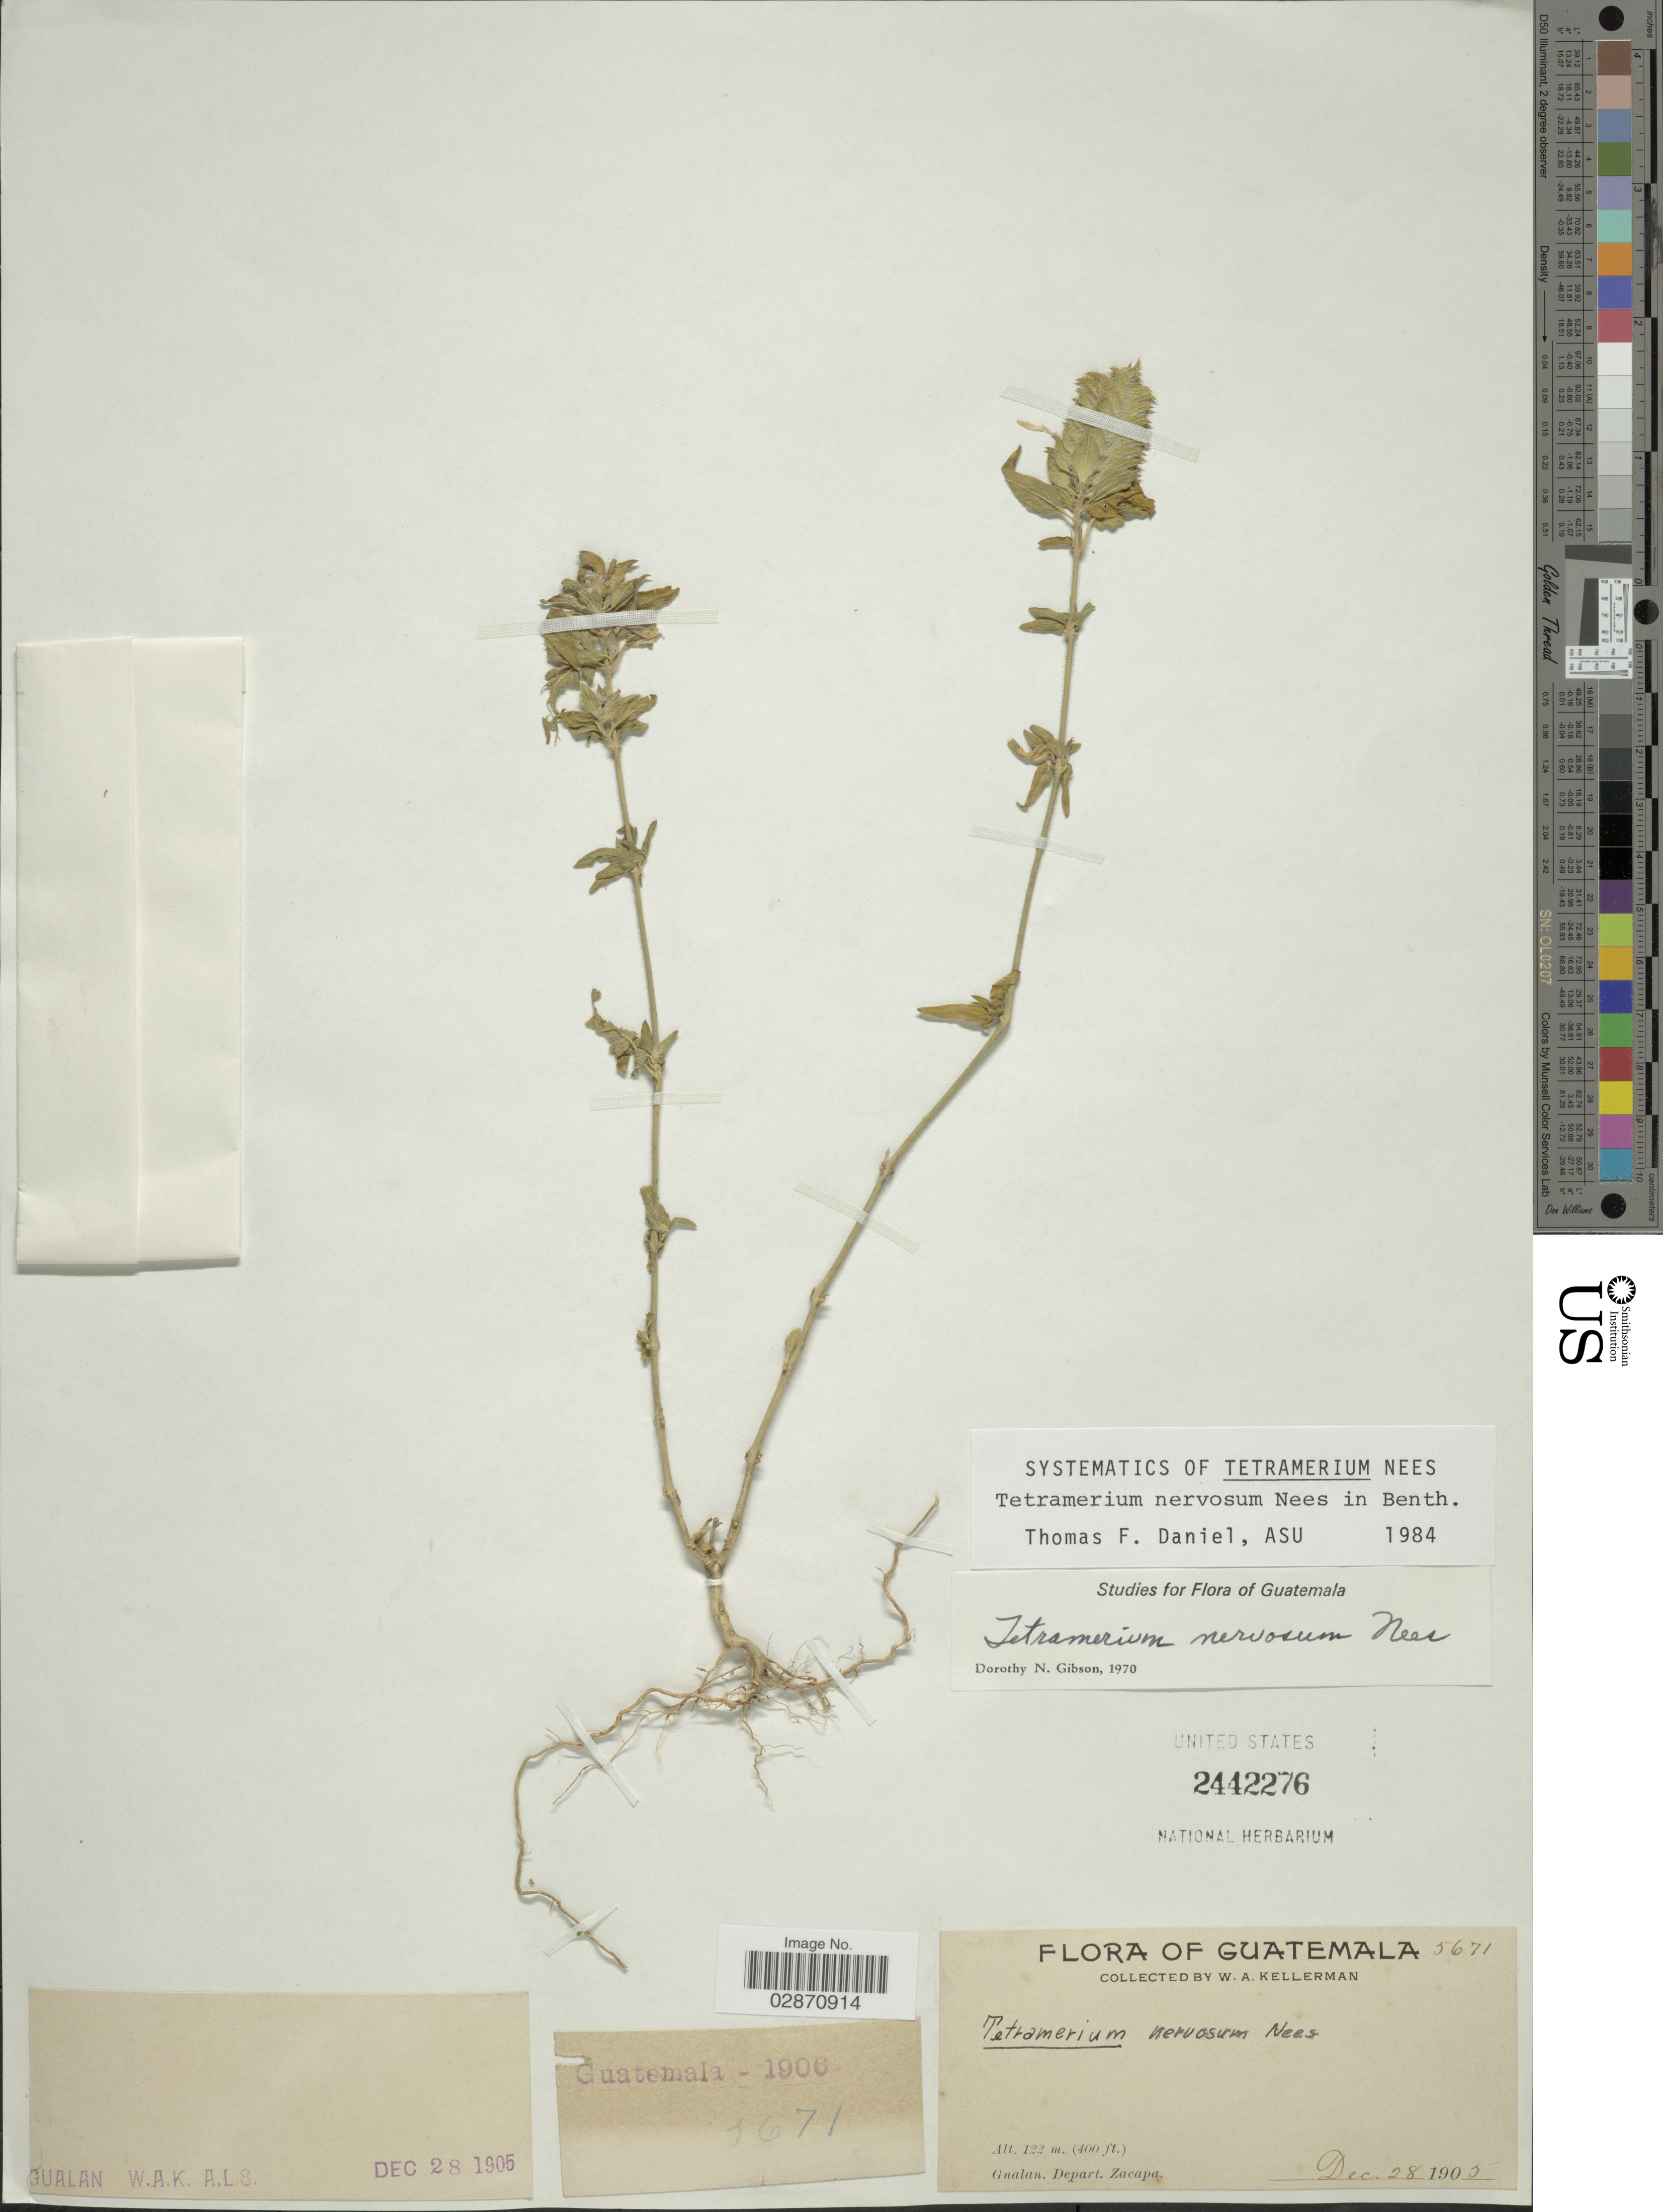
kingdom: Plantae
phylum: Tracheophyta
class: Magnoliopsida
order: Lamiales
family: Acanthaceae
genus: Tetramerium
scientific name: Tetramerium nervosum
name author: Nees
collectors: W. Kellerman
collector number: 5671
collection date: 1905-12-28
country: Guatemala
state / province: Zacapa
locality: Gualan, Depart. Zacapa.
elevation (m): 122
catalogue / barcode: US 2442276